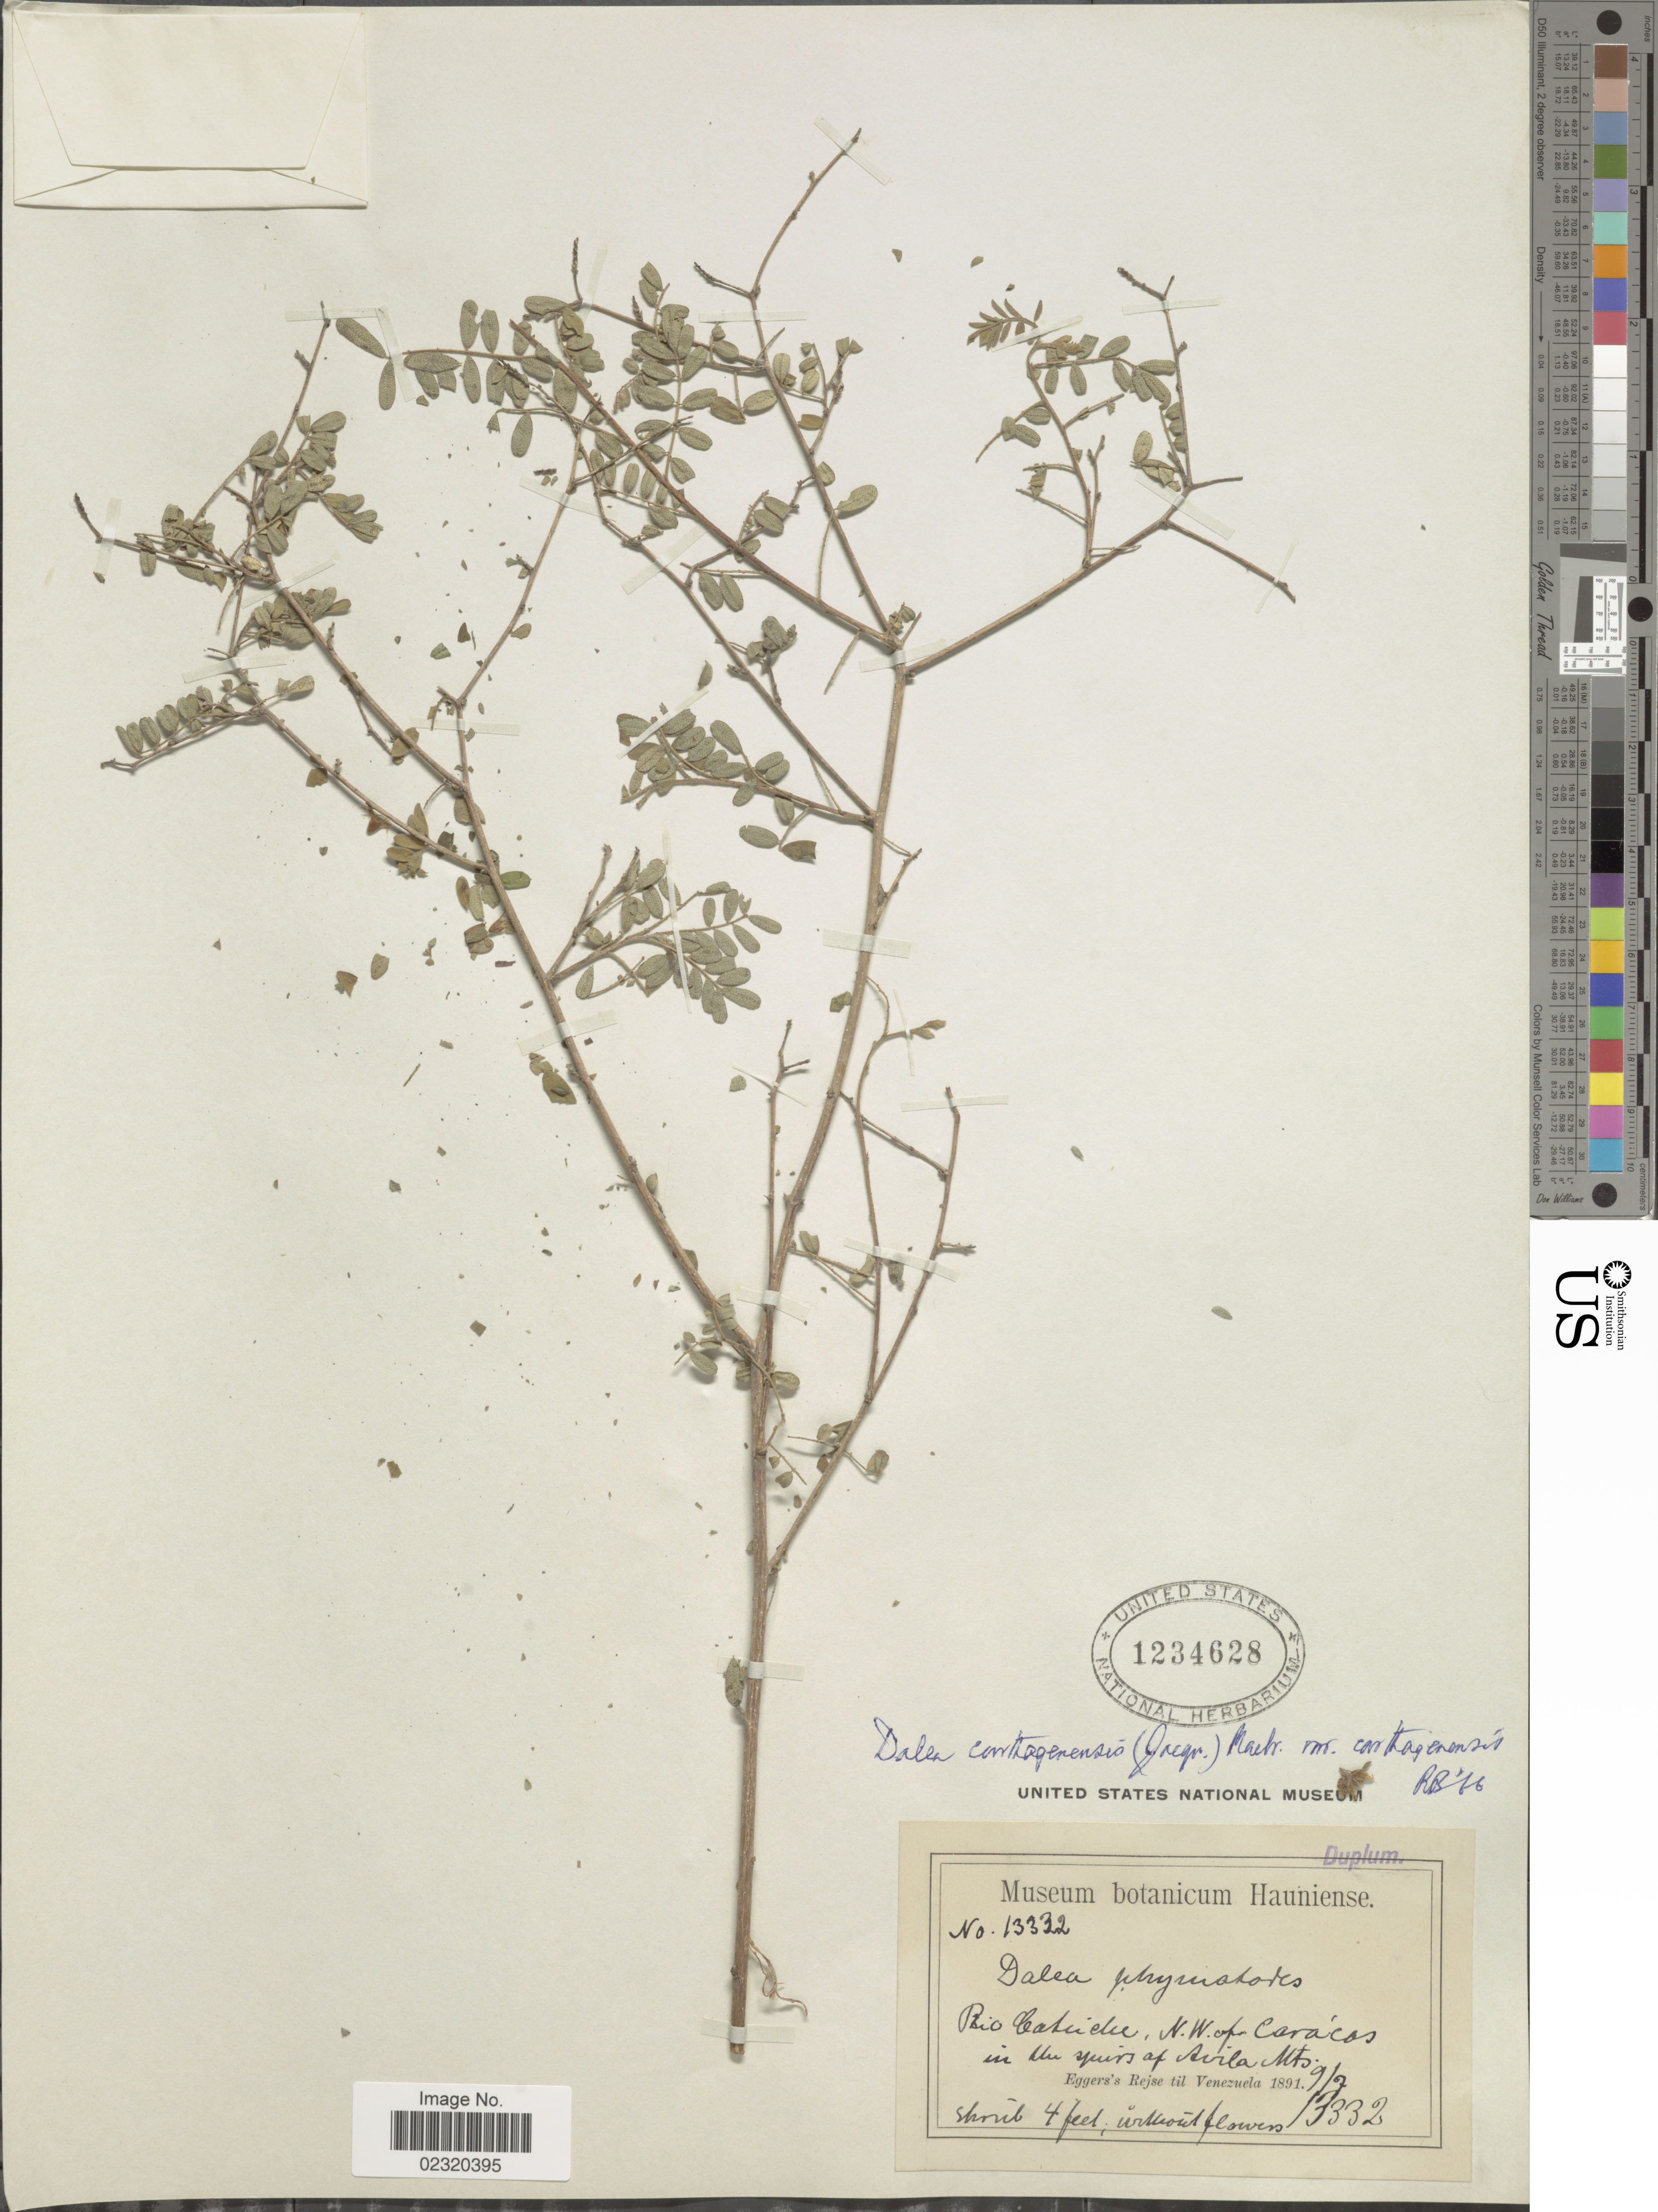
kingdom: Plantae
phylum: Tracheophyta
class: Magnoliopsida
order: Fabales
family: Fabaceae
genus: Dalea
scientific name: Dalea carthagenensis var. carthagenensis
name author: (Jacq.) J.F. Macbr.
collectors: Egger, --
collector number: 13332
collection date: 1891-07-09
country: Venezuela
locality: Rio Catuche, N.W. of Caracas, Avila Mts.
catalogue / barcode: US 1234628